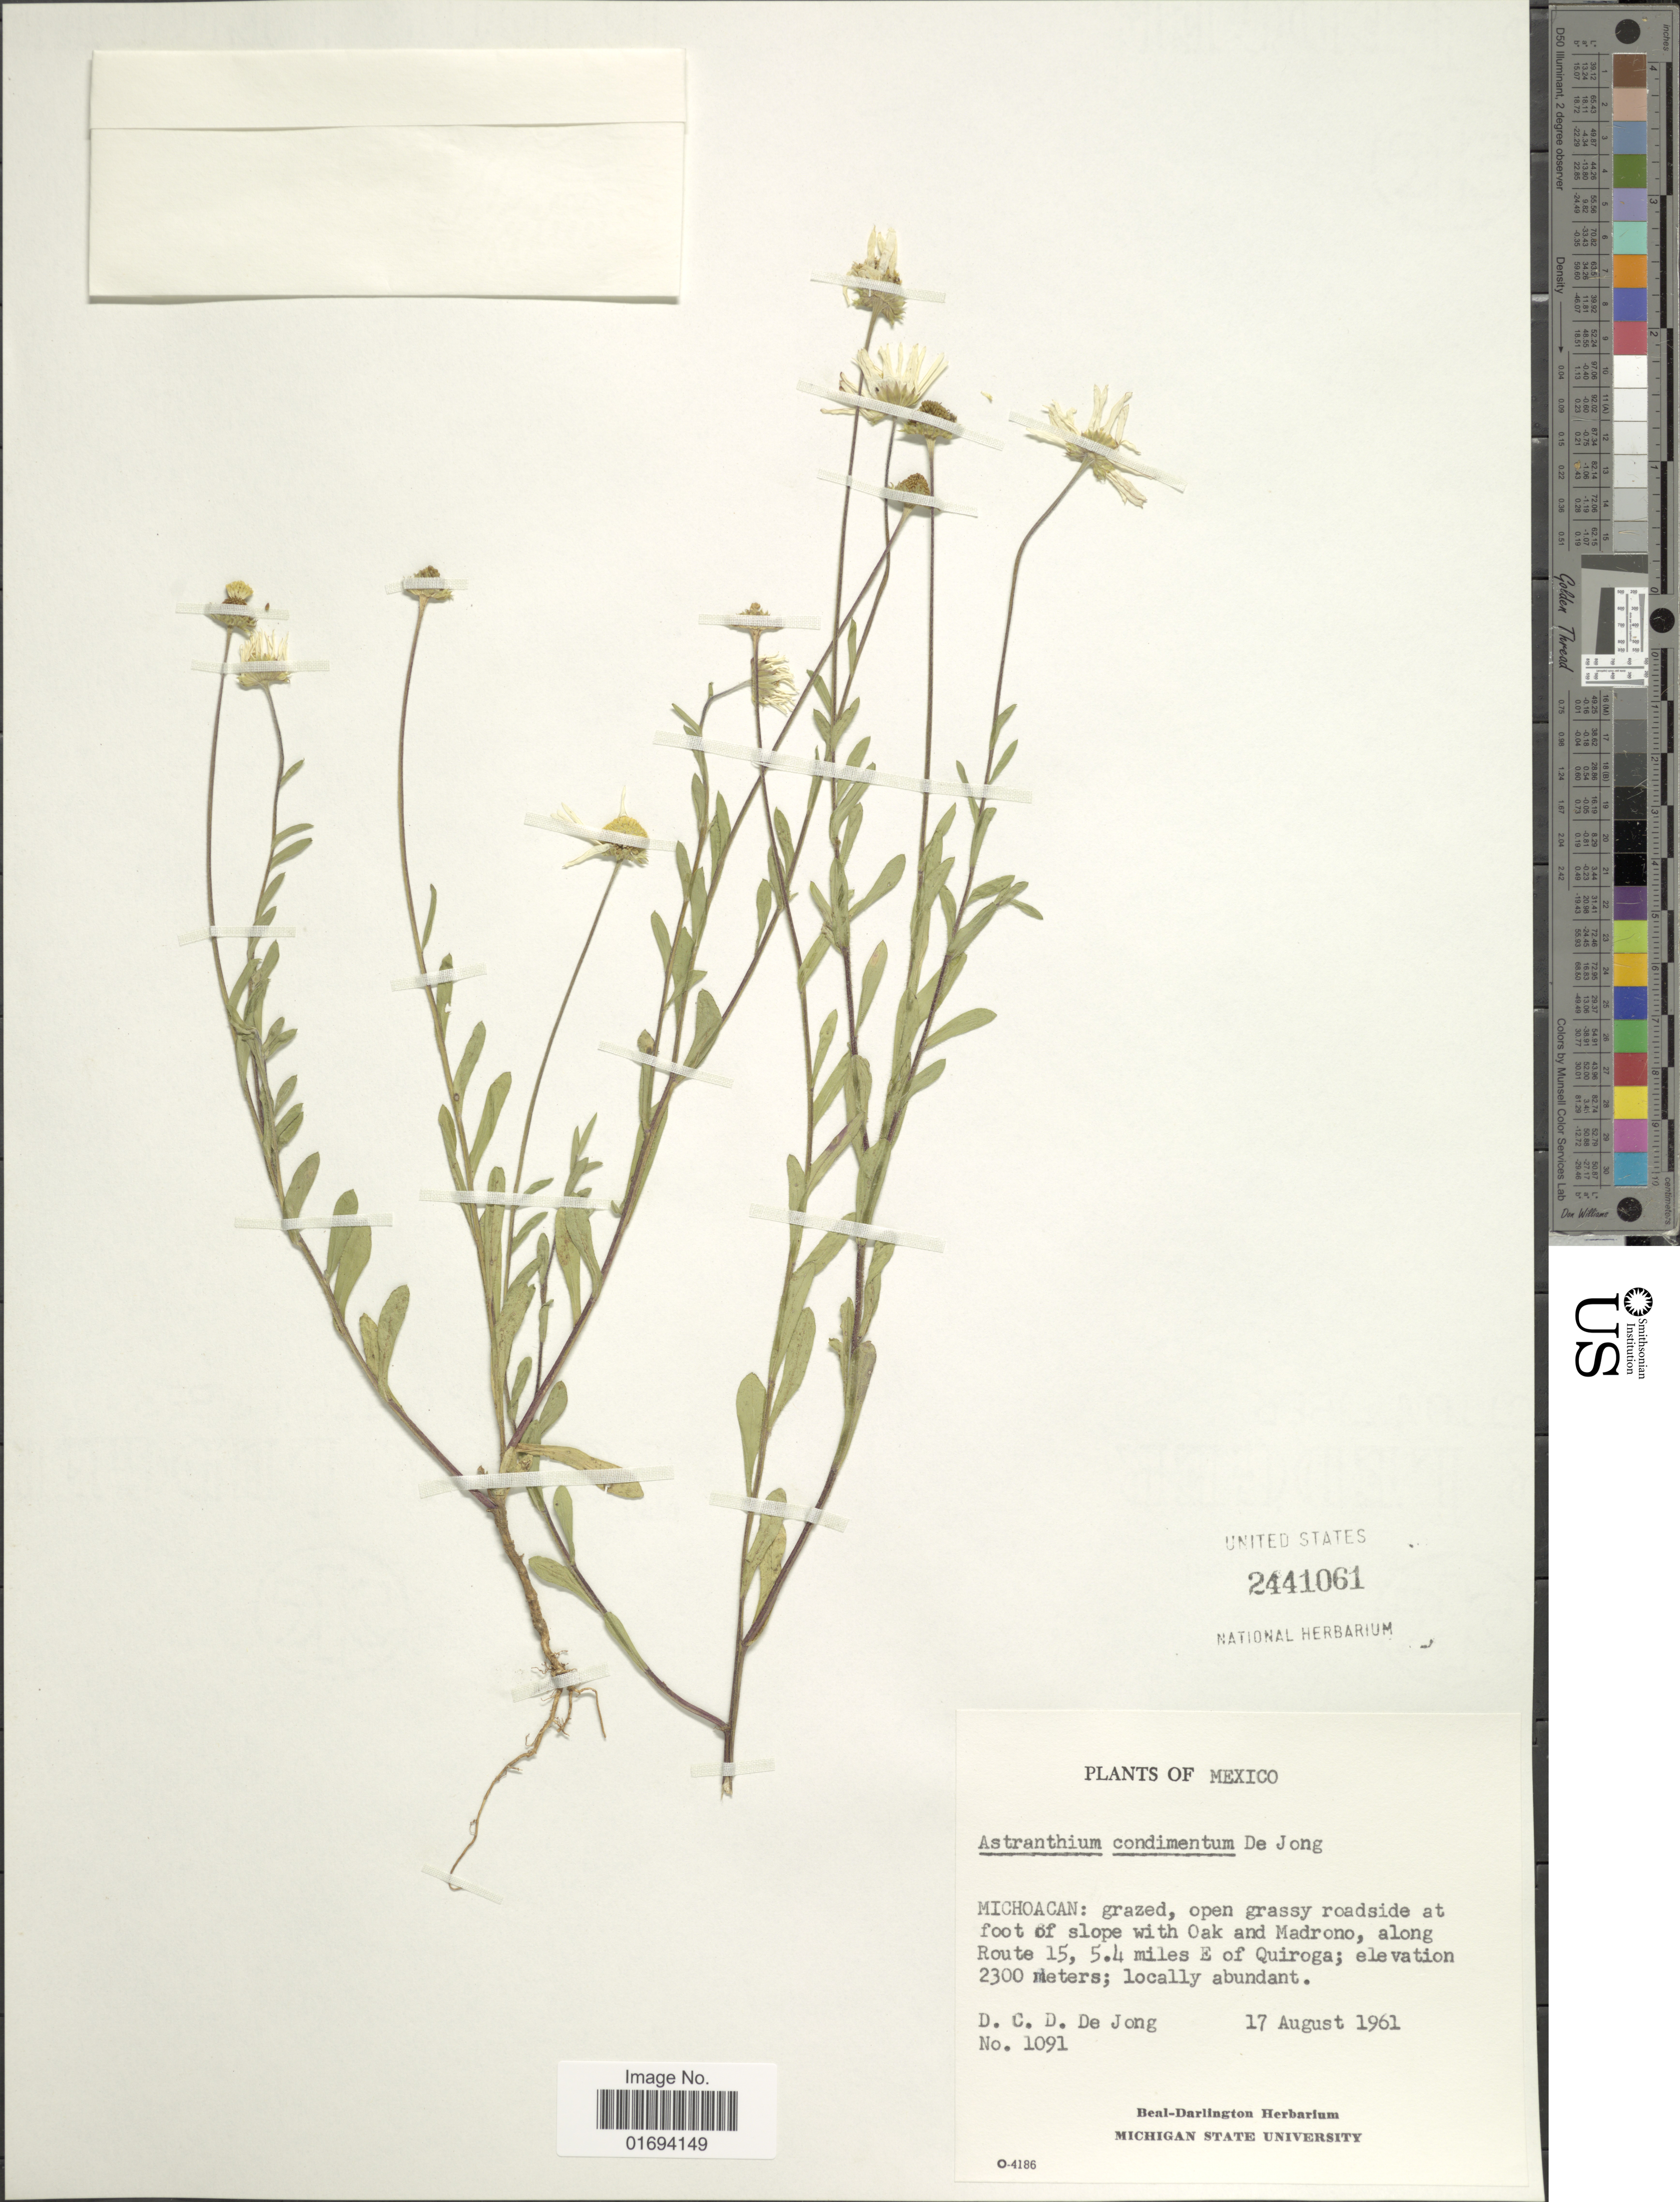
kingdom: Plantae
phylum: Tracheophyta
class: Magnoliopsida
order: Asterales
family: Asteraceae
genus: Astranthium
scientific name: Astranthium condimentum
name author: (Dejong)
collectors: D. De Jong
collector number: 1091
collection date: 1961-08-17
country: Mexico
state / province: Michoacán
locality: Along route 15, 5.4 miles E of Quiroga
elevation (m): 2300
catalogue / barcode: US 2441061